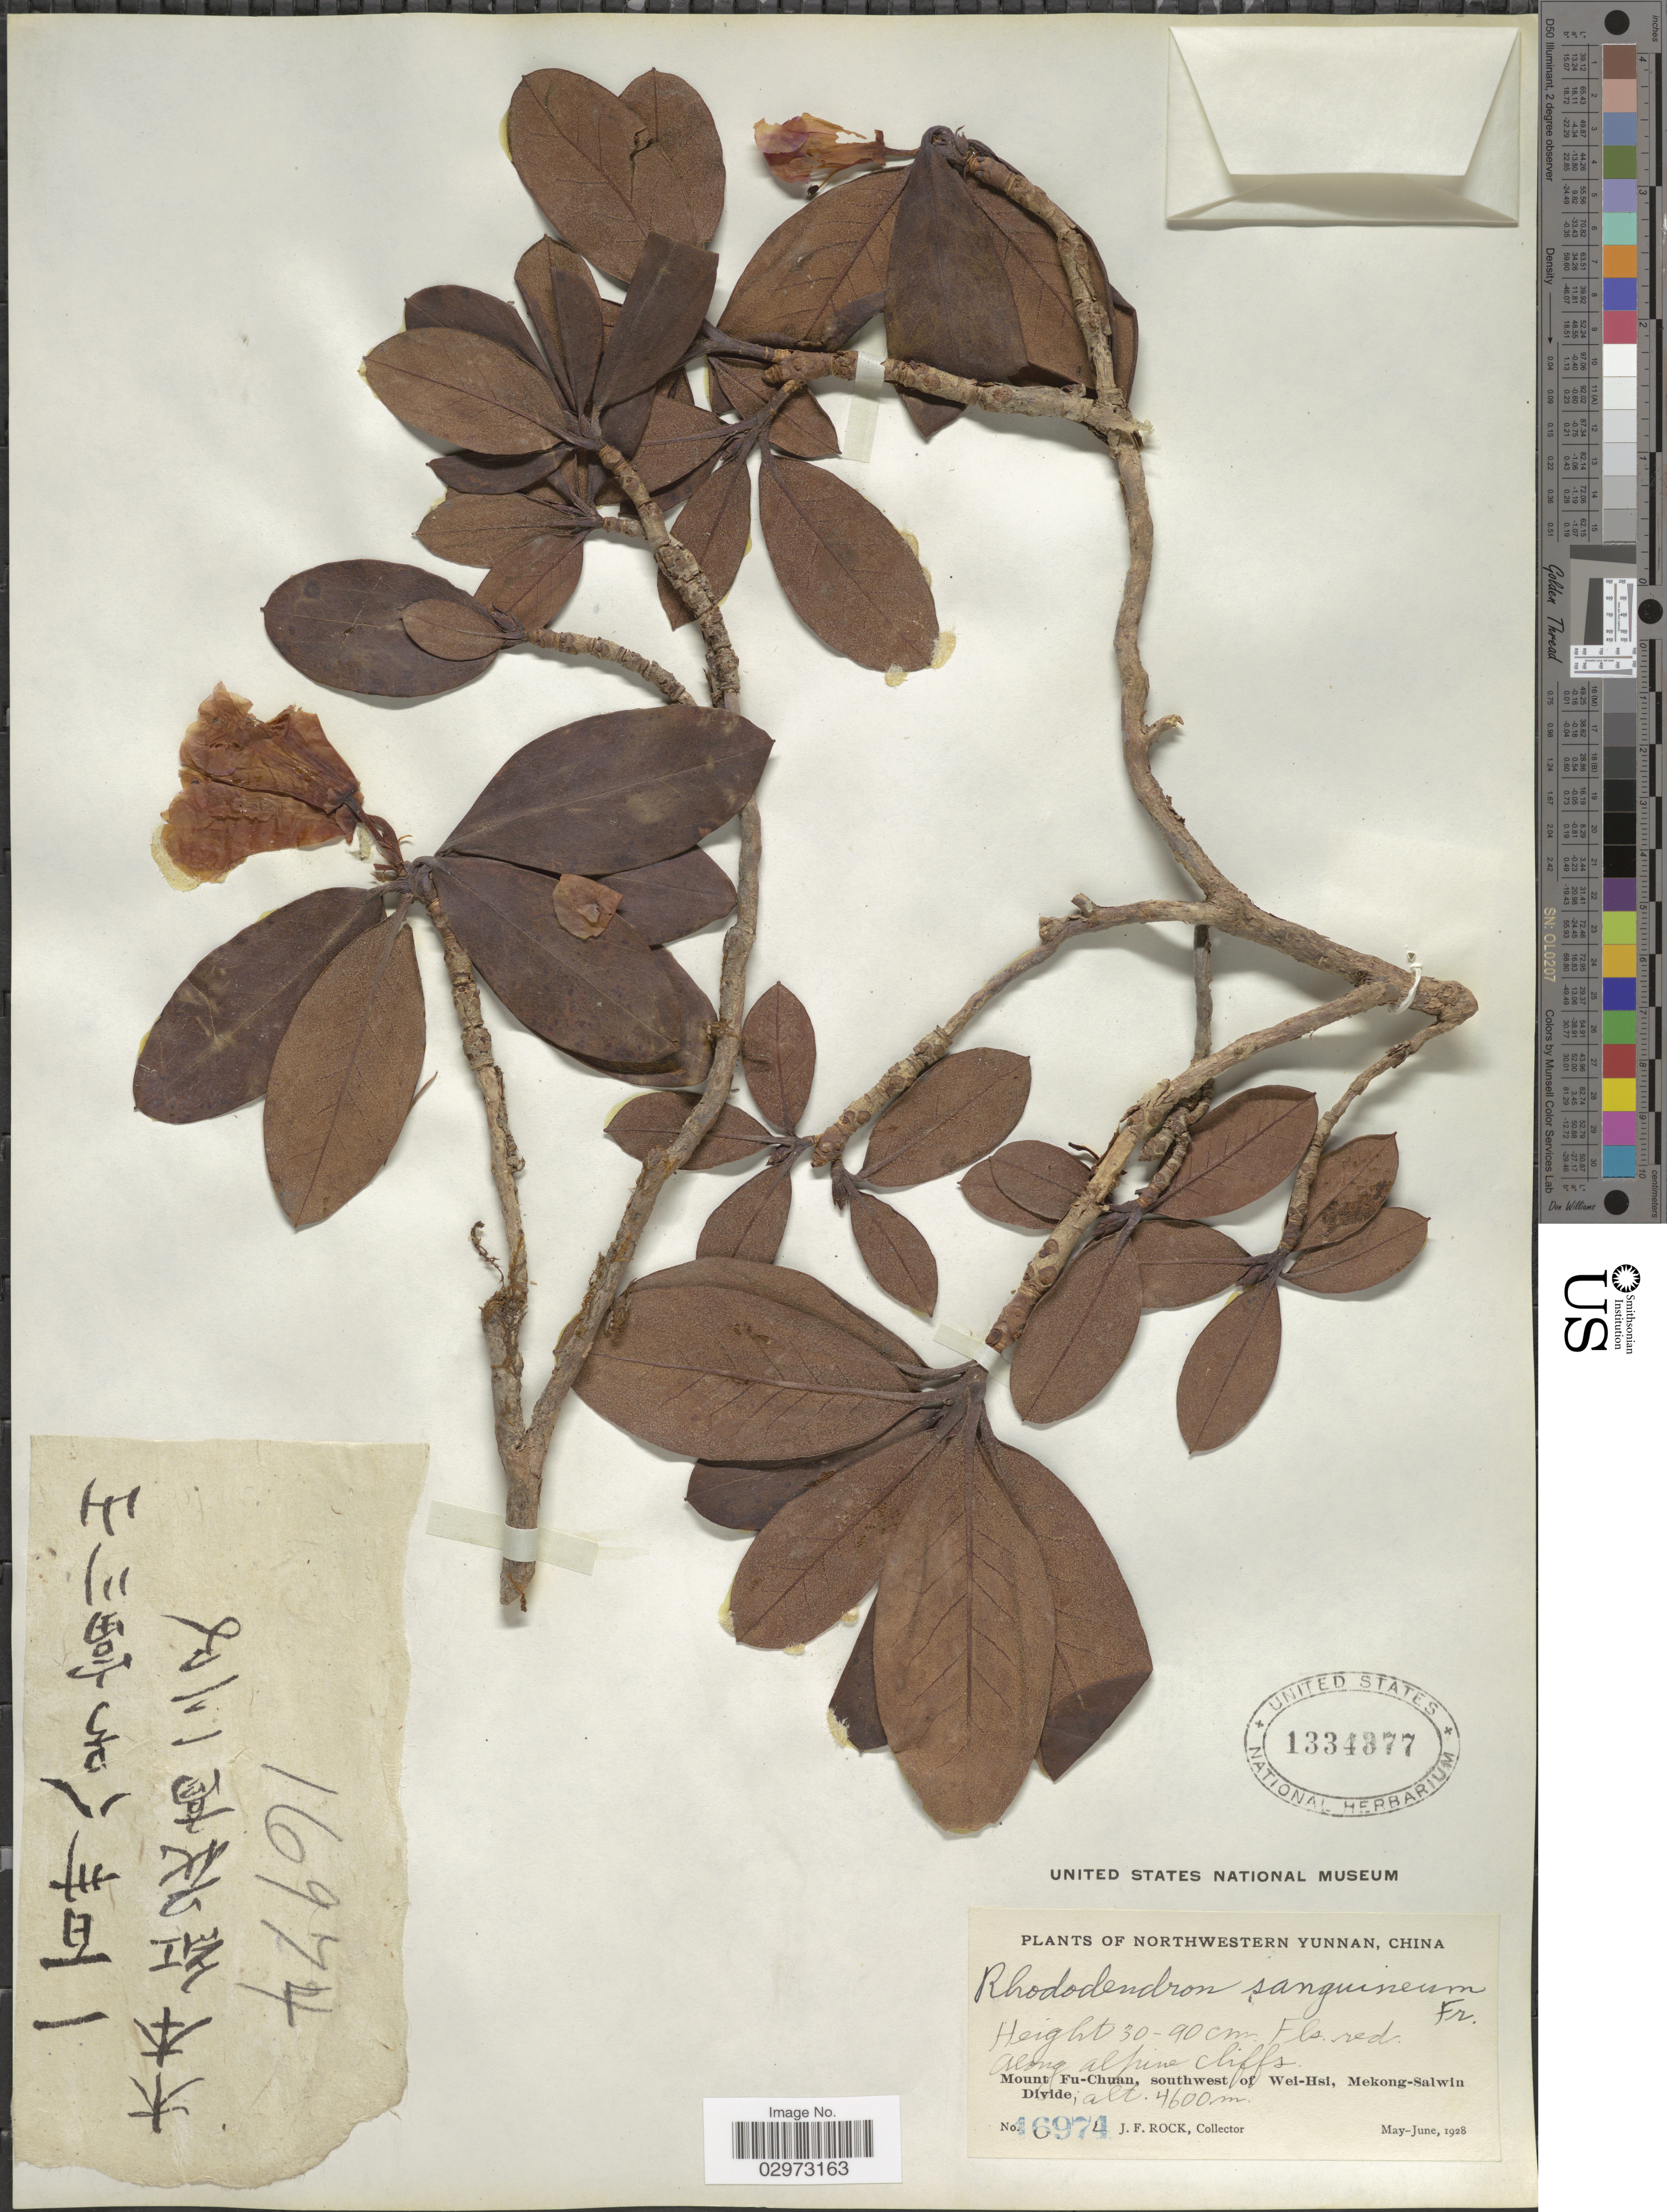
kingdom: Plantae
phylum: Tracheophyta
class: Magnoliopsida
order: Ericales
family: Ericaceae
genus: Rhododendron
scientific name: Rhododendron sanguineum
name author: Franch.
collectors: J. Rock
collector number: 16974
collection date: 1928-05/1928-06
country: China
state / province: Yunnan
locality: Northwestern Yunnan. Along alpine cliffs. Mount Fu-Chuan, southwest of Wei-Hsi, Mekong-Salwin Divide.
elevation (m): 4600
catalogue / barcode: US 1334377